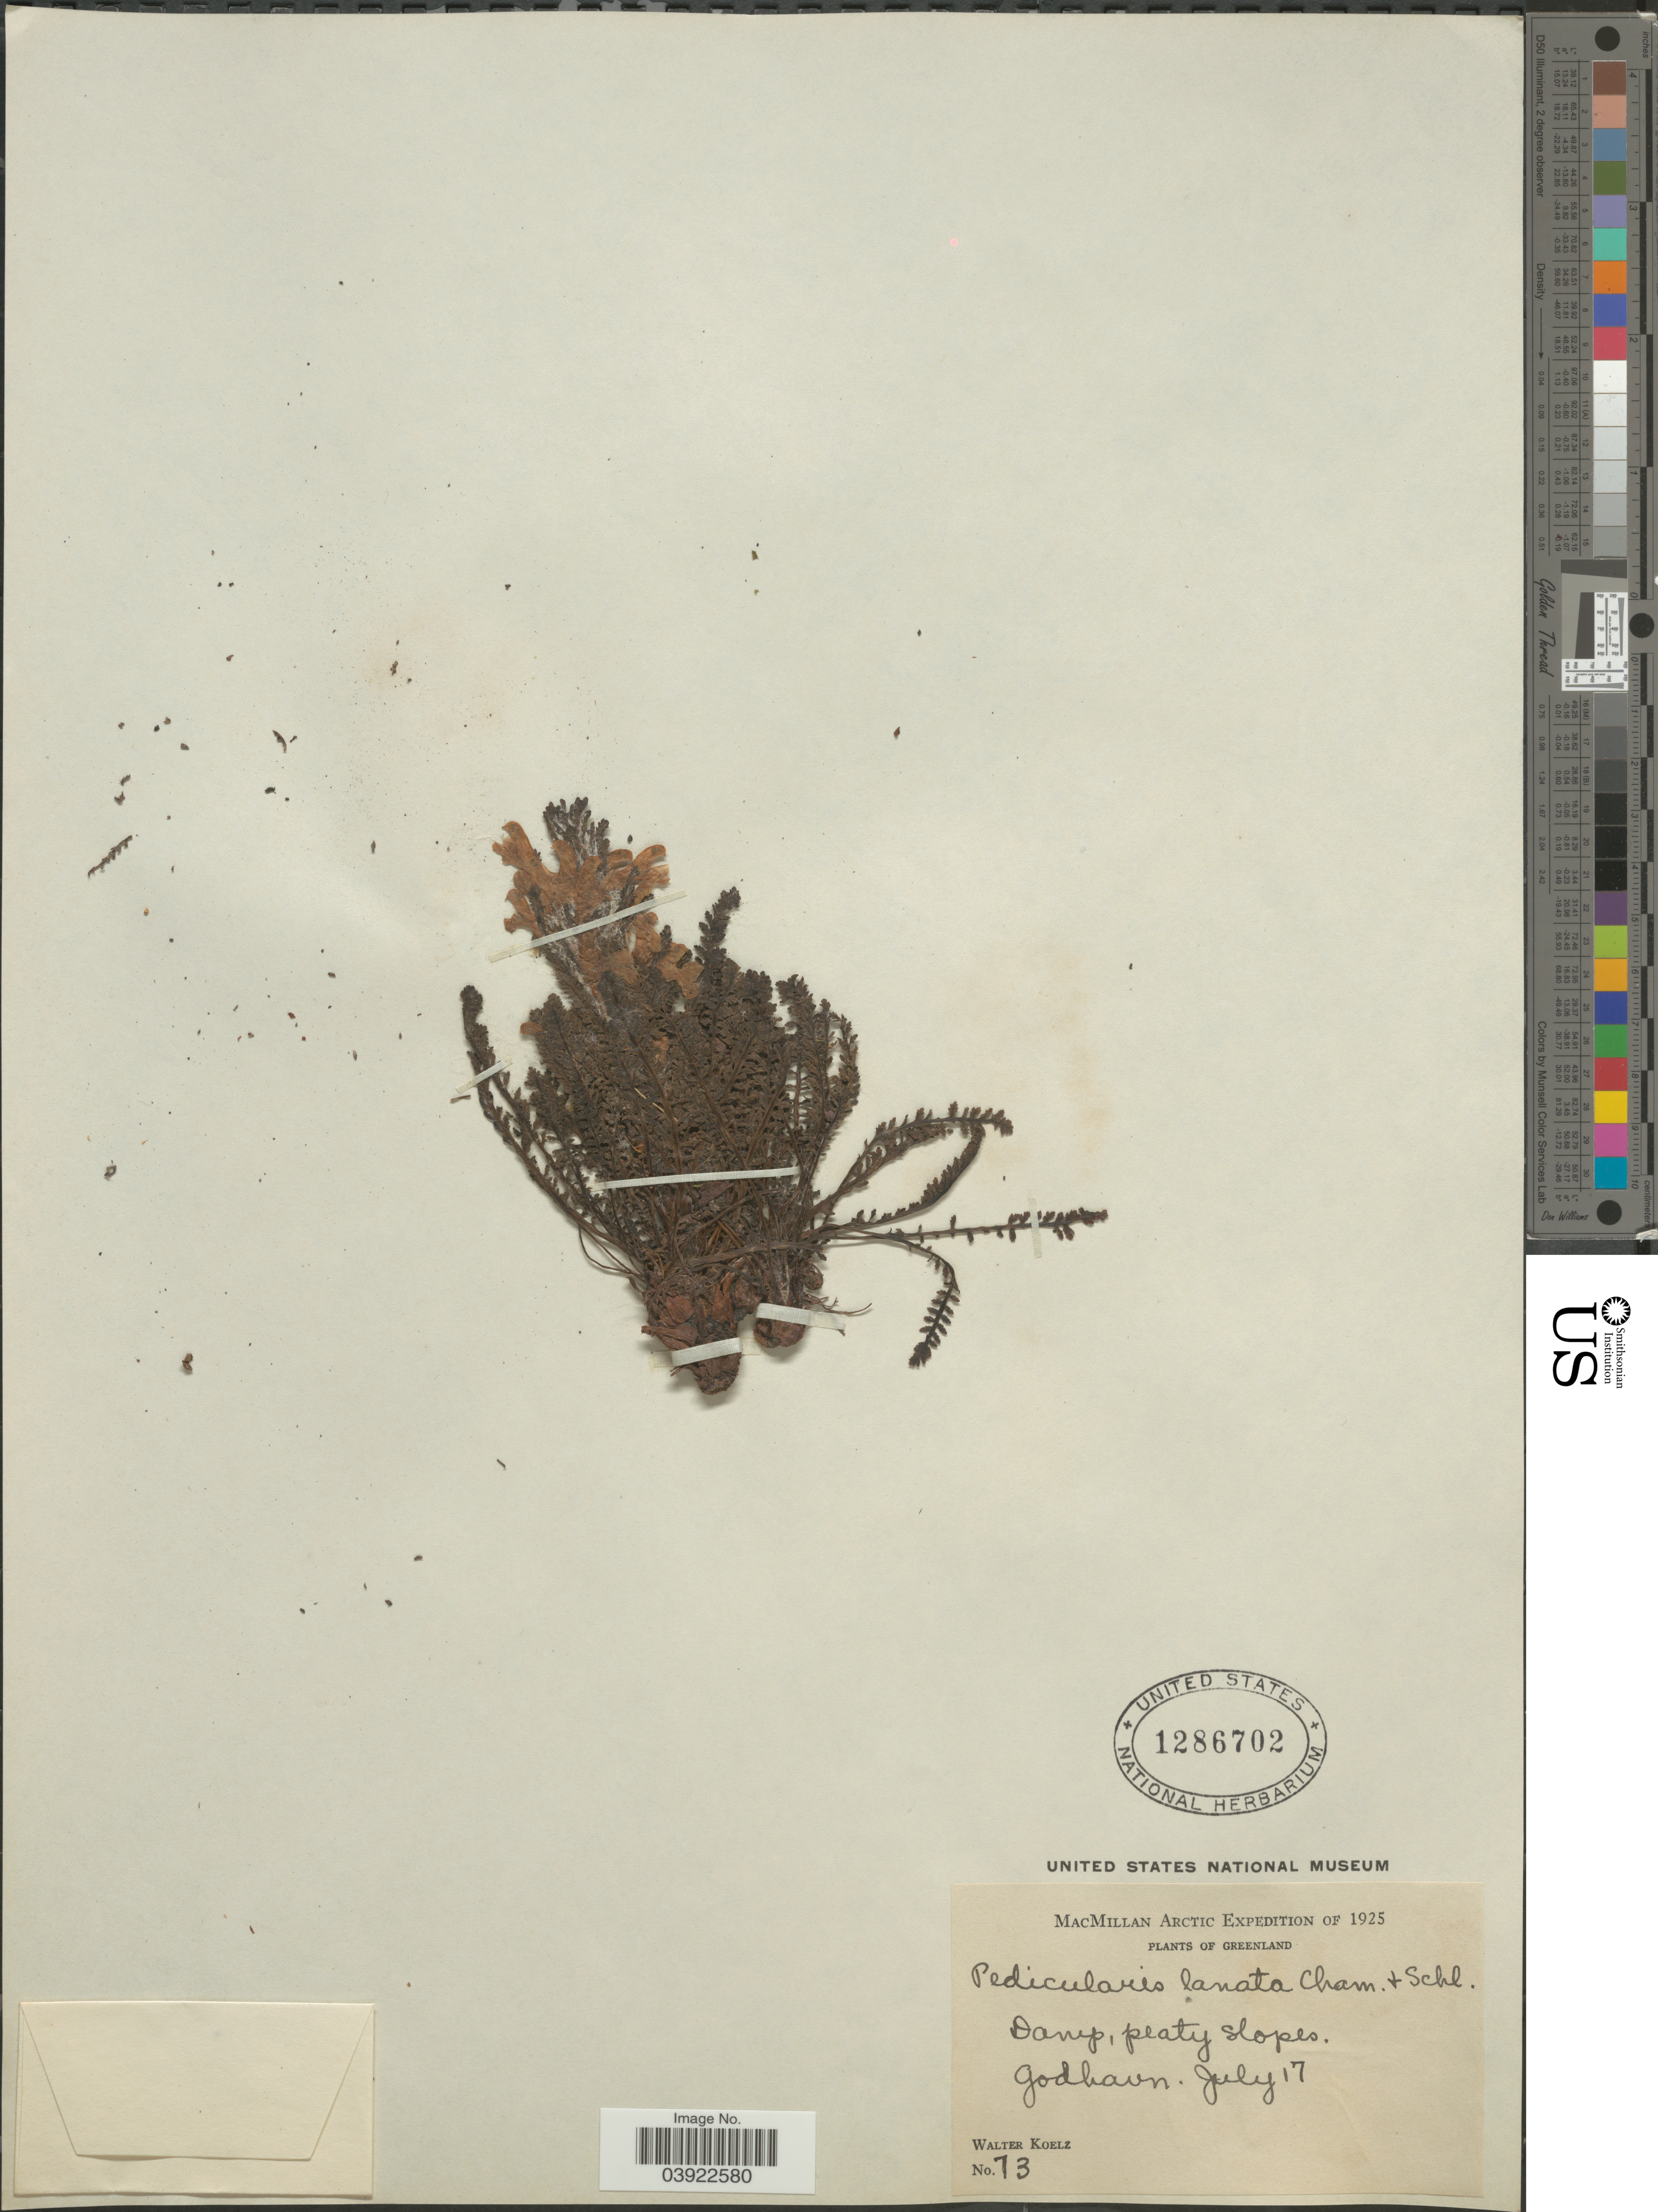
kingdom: Plantae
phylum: Tracheophyta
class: Magnoliopsida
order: Lamiales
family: Orobanchaceae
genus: Pedicularis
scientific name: Pedicularis lanata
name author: Willd. ex Cham. & Schltdl.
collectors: W. N. Koelz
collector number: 73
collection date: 1925-07-17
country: Greenland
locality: Godhavn.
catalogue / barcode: US 1286702